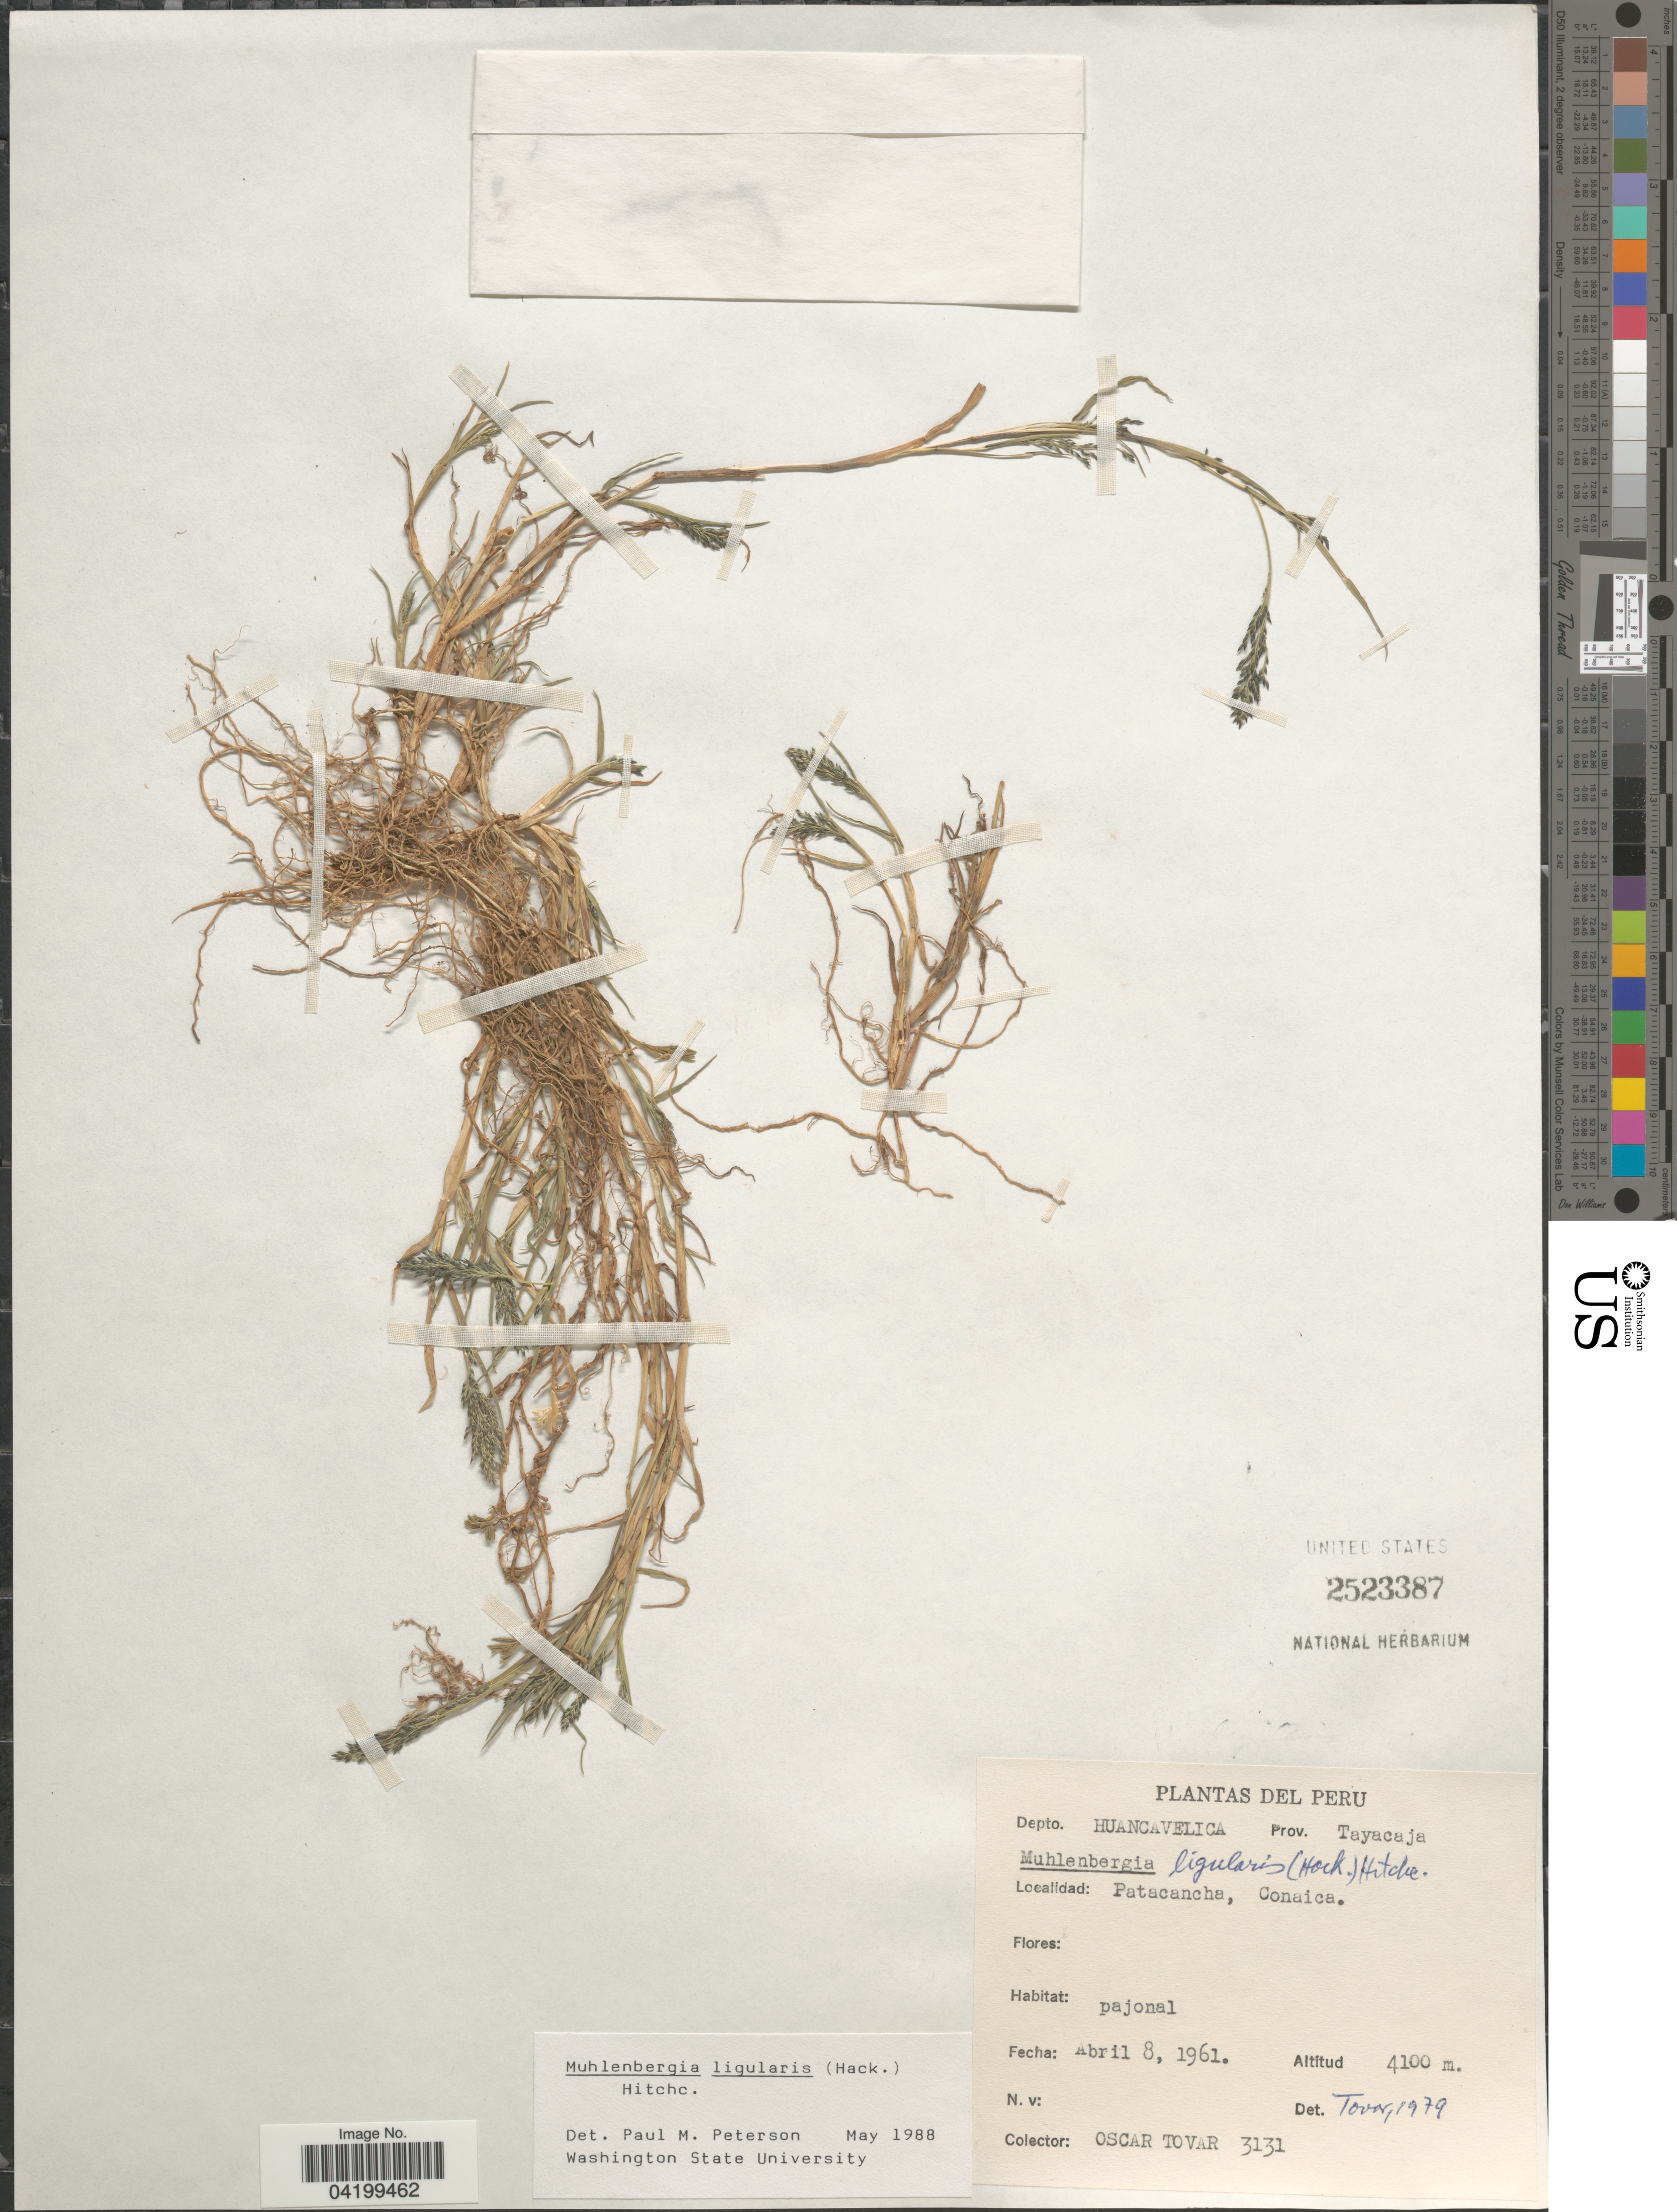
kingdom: Plantae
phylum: Tracheophyta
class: Liliopsida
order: Poales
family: Poaceae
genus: Muhlenbergia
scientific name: Muhlenbergia ligularis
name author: (Hack.) Hitchc.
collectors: Ó. Tovar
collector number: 3131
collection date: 1961-04-08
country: Peru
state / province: Huancavelica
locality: Depto. Huancavelica. Prov. Tayacaja. Patacancha, Conaica.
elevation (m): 4100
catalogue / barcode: US 2523387